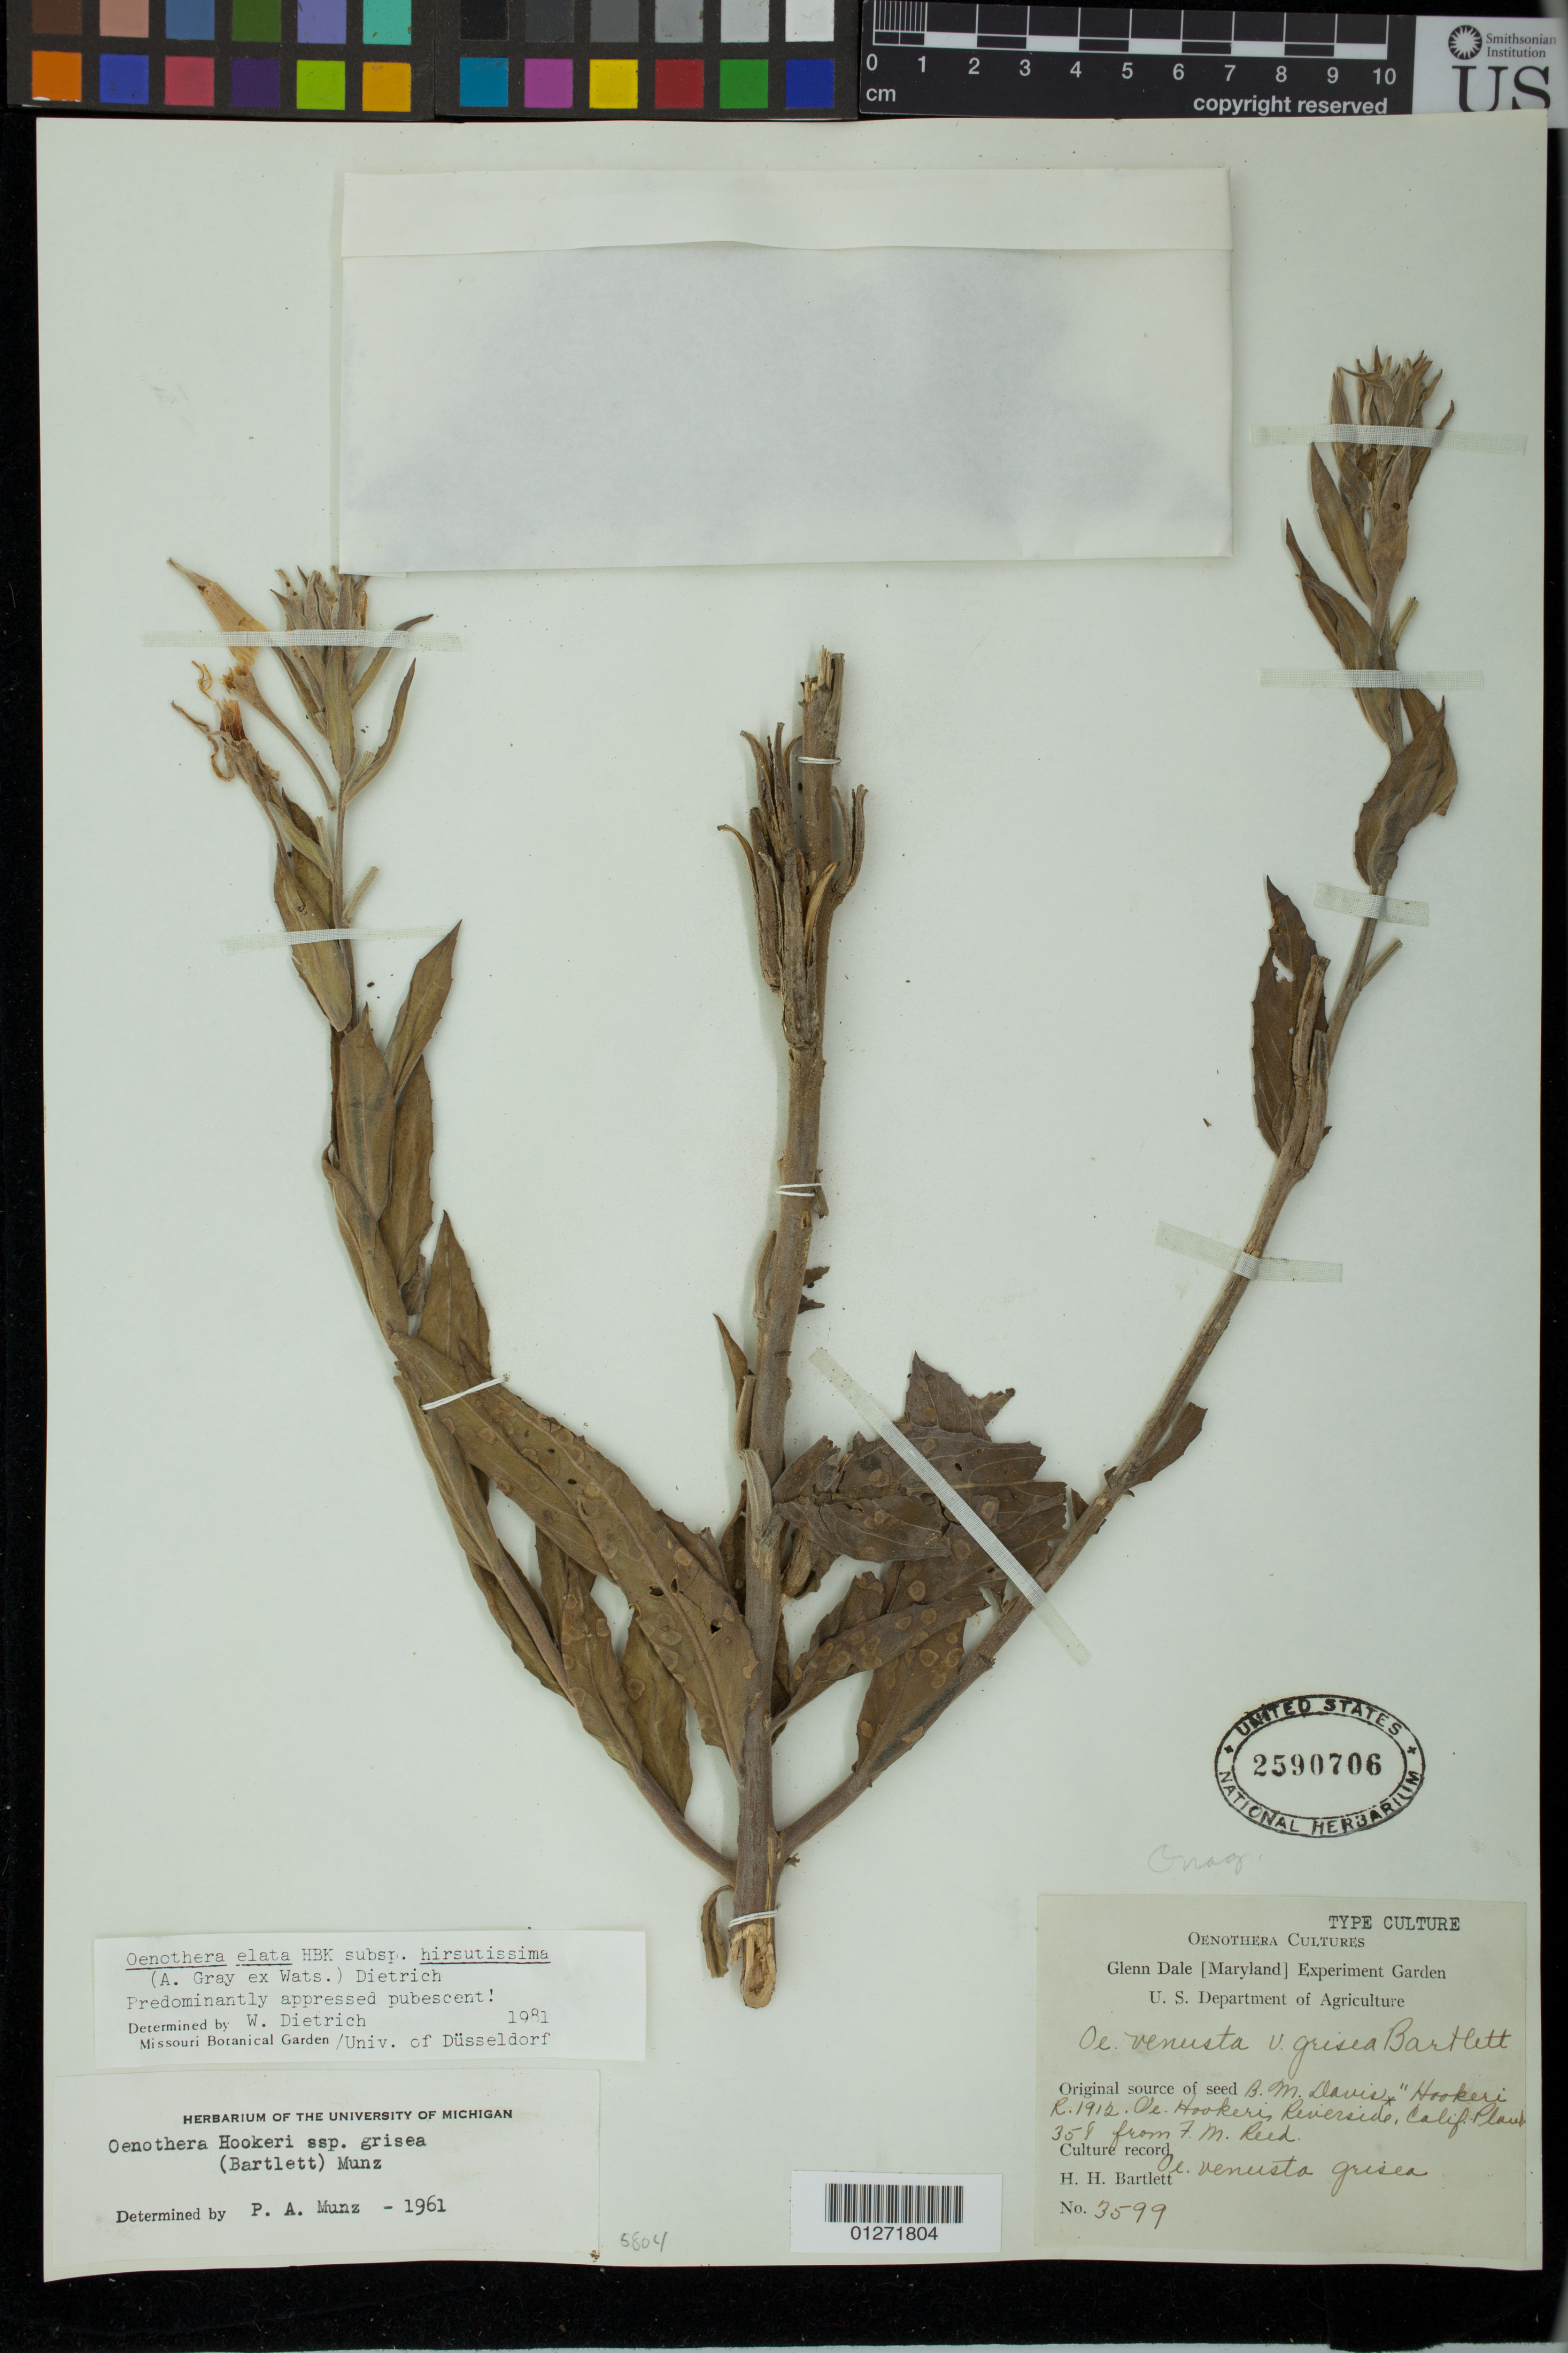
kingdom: Plantae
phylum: Tracheophyta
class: Magnoliopsida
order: Myrtales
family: Onagraceae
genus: Oenothera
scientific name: Oenothera venusta var. grisea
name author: Bartlett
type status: Isolectotype; Type Collection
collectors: H. H. Bartlett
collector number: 3599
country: United States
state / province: California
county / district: Riverside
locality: Orig. Riverside, California; cultivated at Glenn Dale [Maryland] Experiment Garden, U.S. Department of Agriculture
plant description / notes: Specimen apparently made from cultivation, labeled "Type culture", Glenn Dale [Maryland] Experiment Garden, U.S. Department of Agriculture. Original source of seed, "B.M. Davis, 1912, Riverside, Calif. Plant 358 from F.M. Reed." Protologue, 'Seed collected at Riverside, California. "Plant 358 from F.M. Reed."'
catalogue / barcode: US 2590706